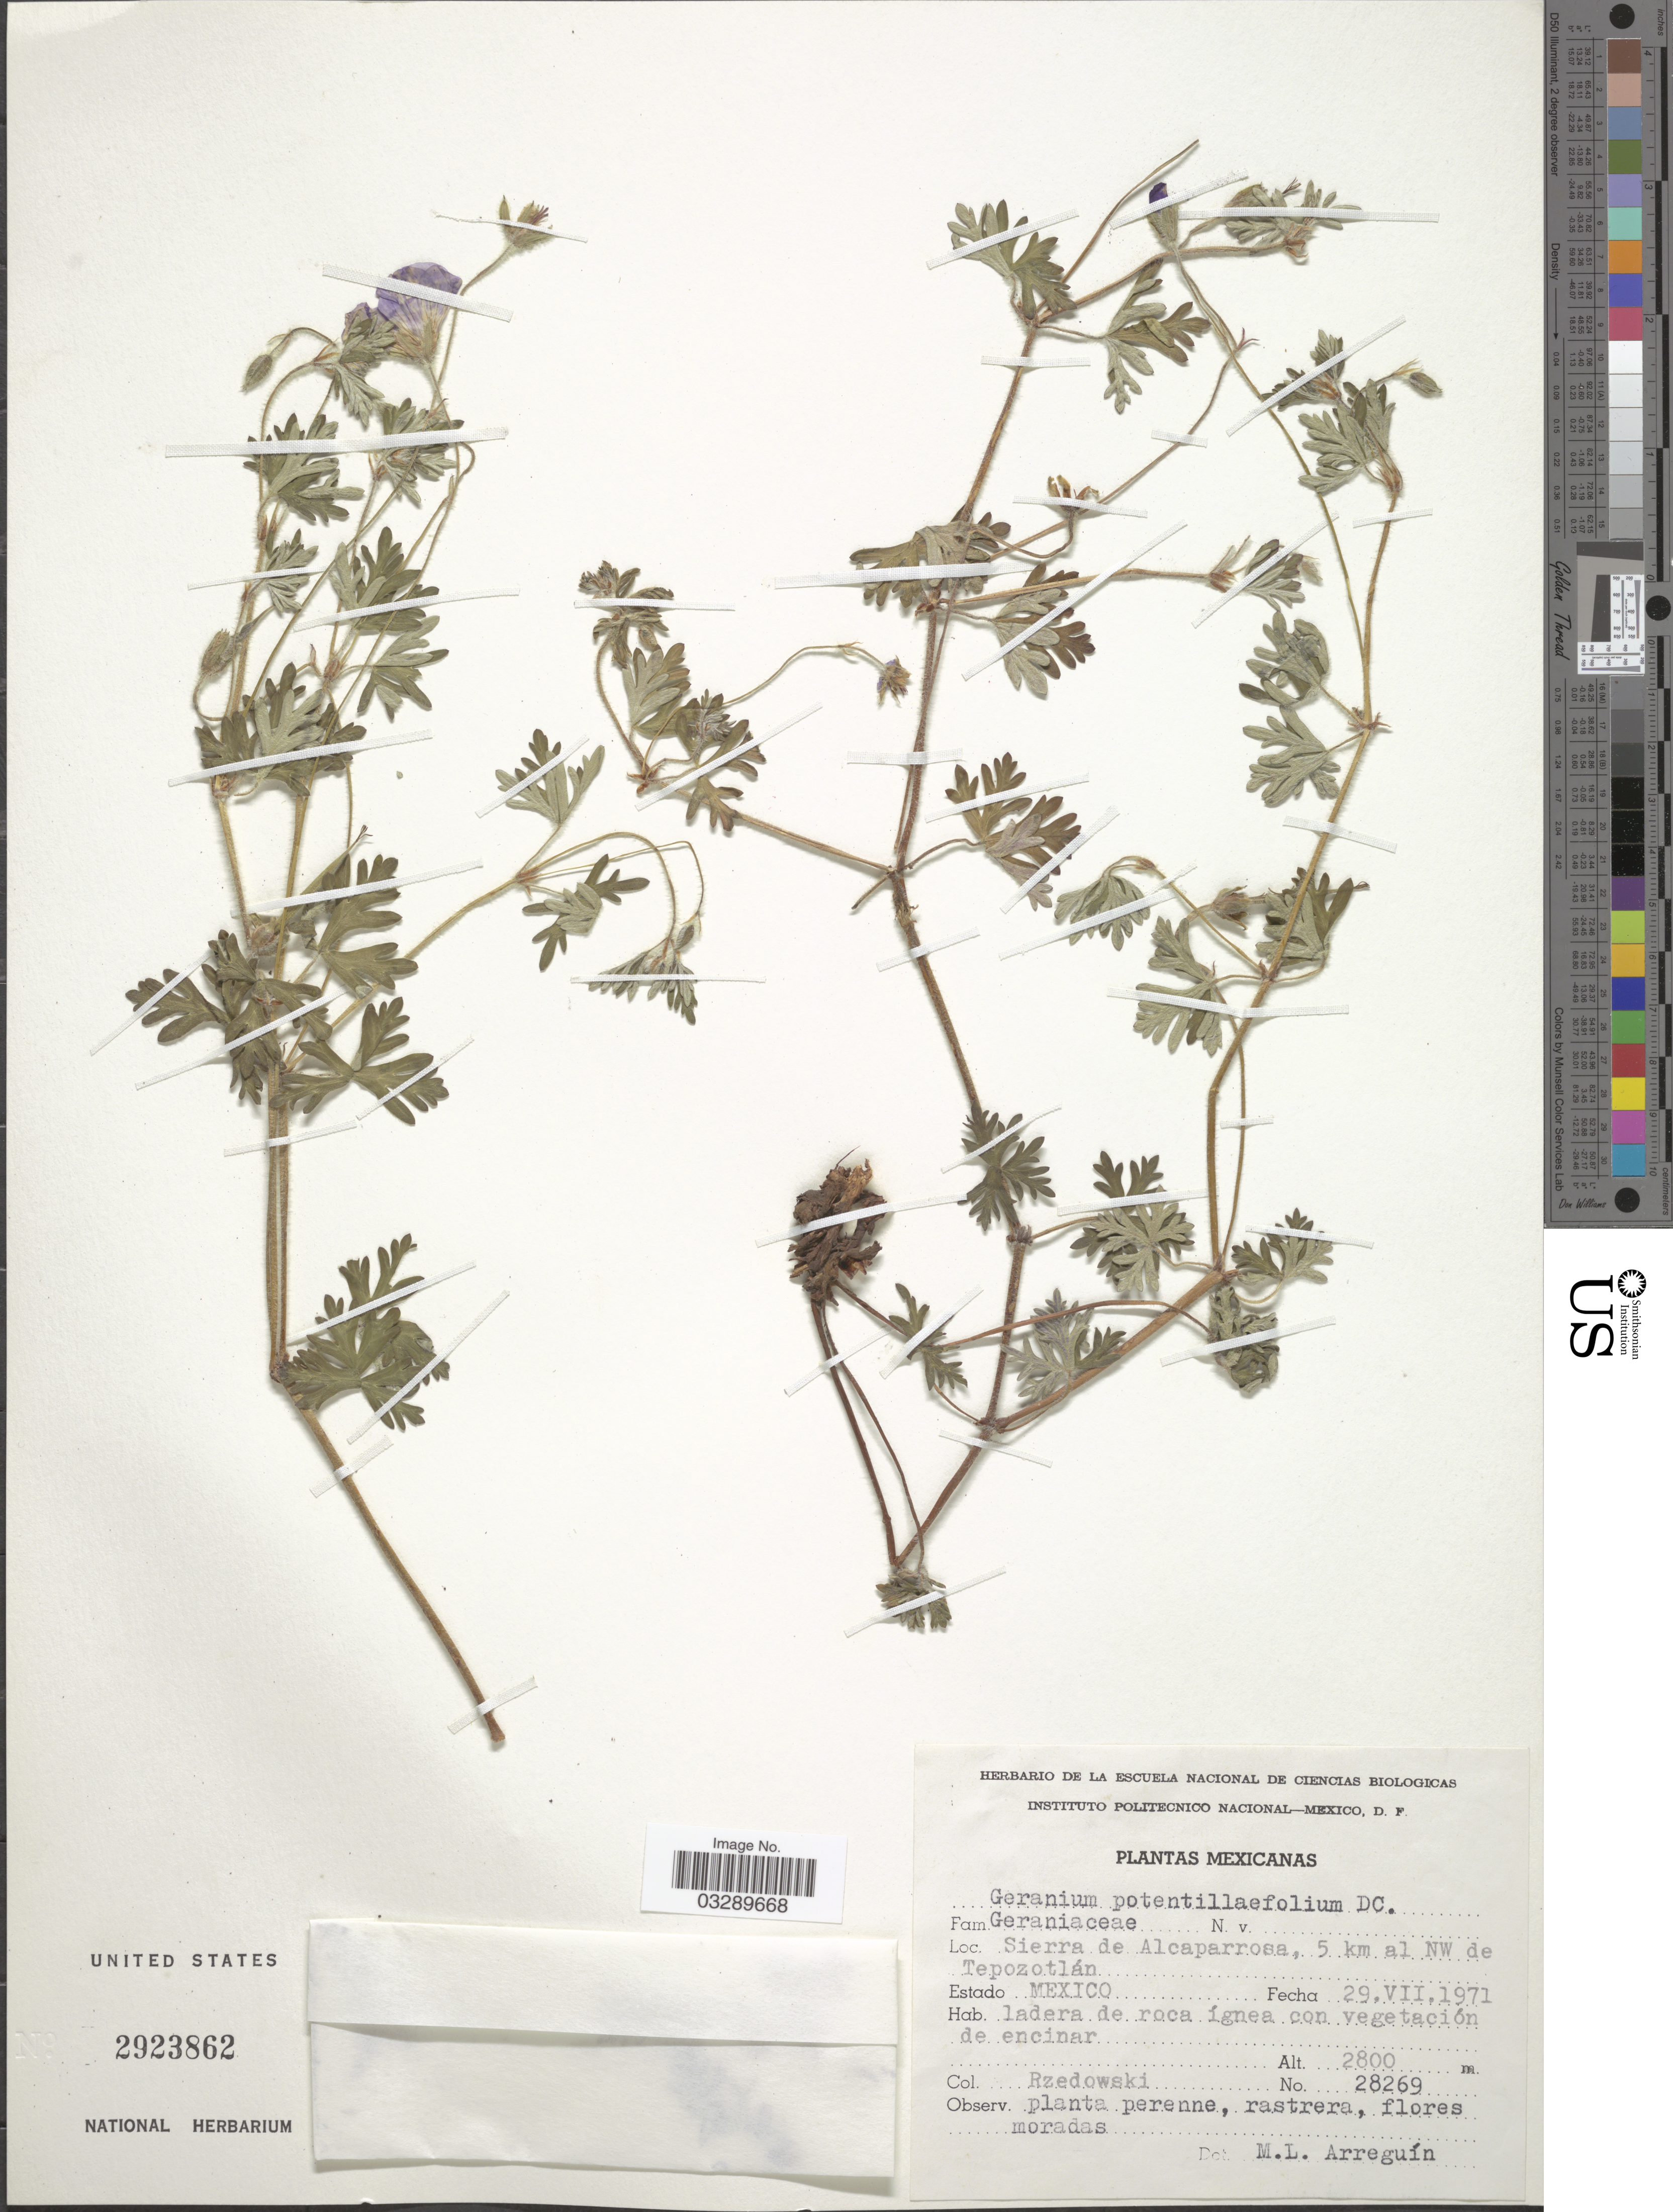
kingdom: Plantae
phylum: Tracheophyta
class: Magnoliopsida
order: Geraniales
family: Geraniaceae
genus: Geranium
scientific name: Geranium pontentillifolium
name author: DC.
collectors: Rzedowski, --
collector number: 28269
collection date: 1971-07-29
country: Mexico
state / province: México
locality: Sierra de Alcaparrosa, 5 km al NW de Tepozotlán.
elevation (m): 2800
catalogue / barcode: US 2923862